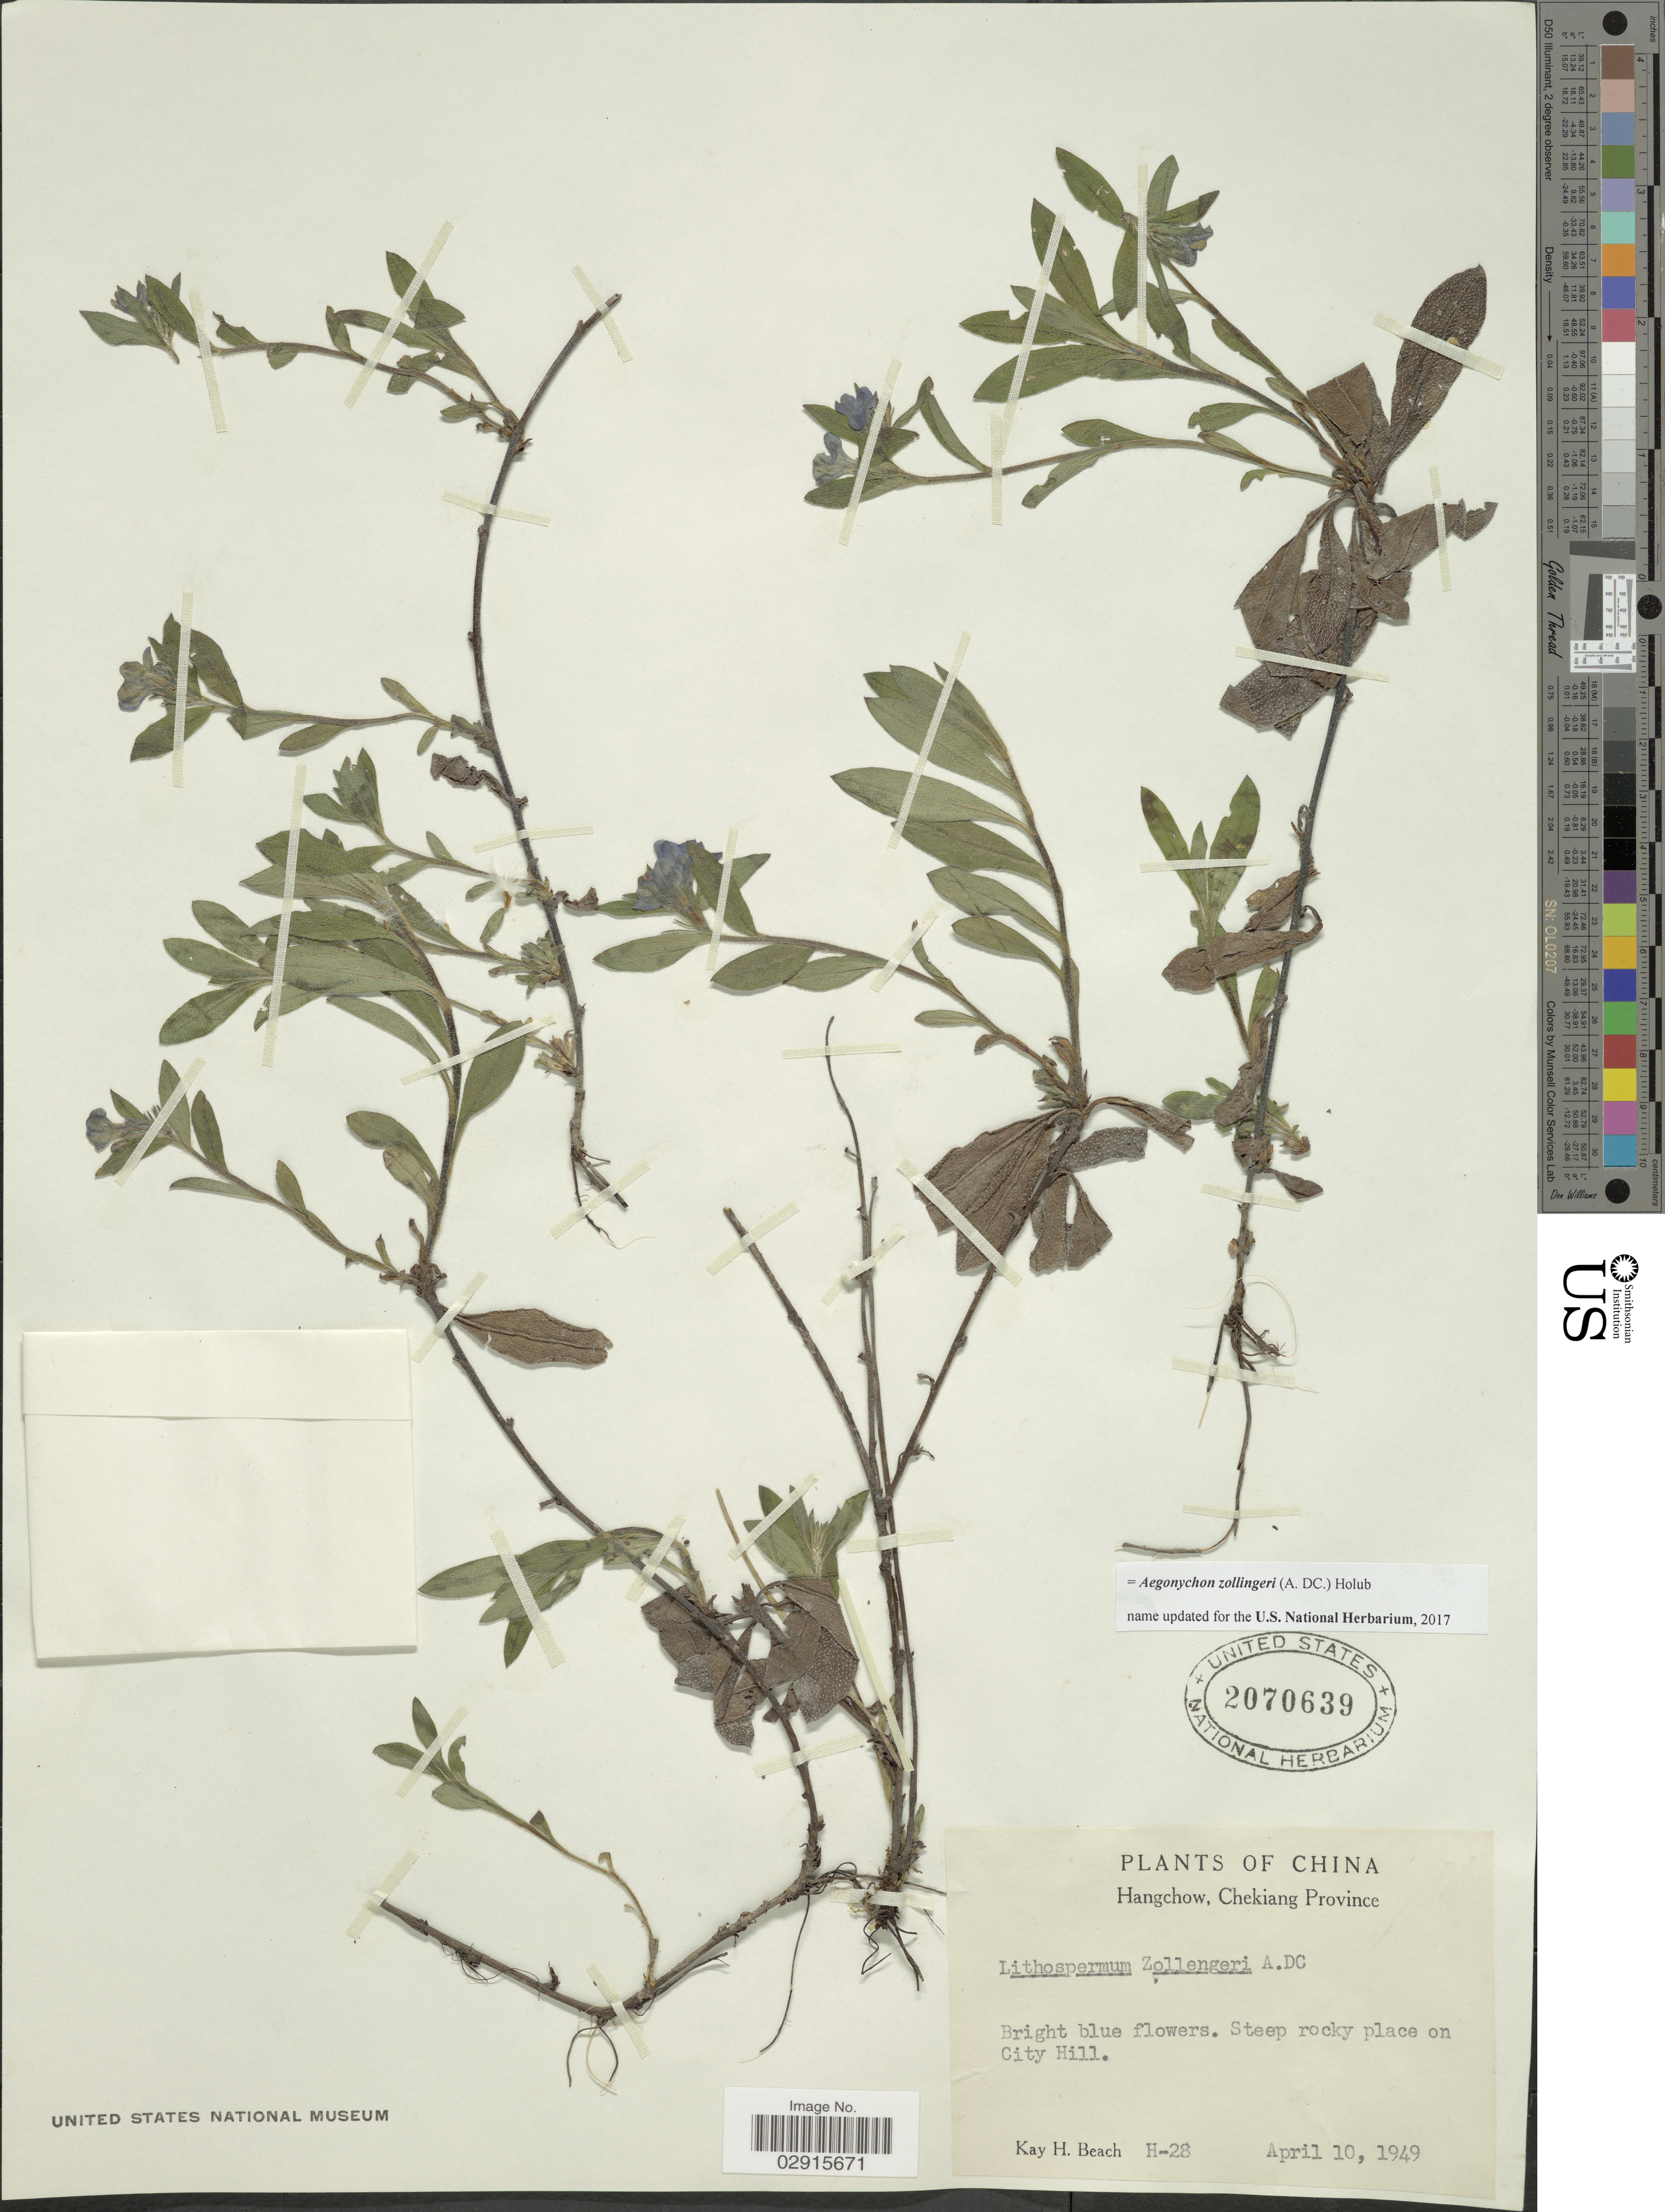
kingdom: Plantae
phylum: Tracheophyta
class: Magnoliopsida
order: Boraginales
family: Boraginaceae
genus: Aegonychon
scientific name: Aegonychon zollingeri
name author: (A. DC.) Holub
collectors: K. H. Beach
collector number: H-28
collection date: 1949-04-10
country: China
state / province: Zhejiang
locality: Hangchow, Chekiang Province. Steep rocky place on City Hill.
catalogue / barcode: US 2070639